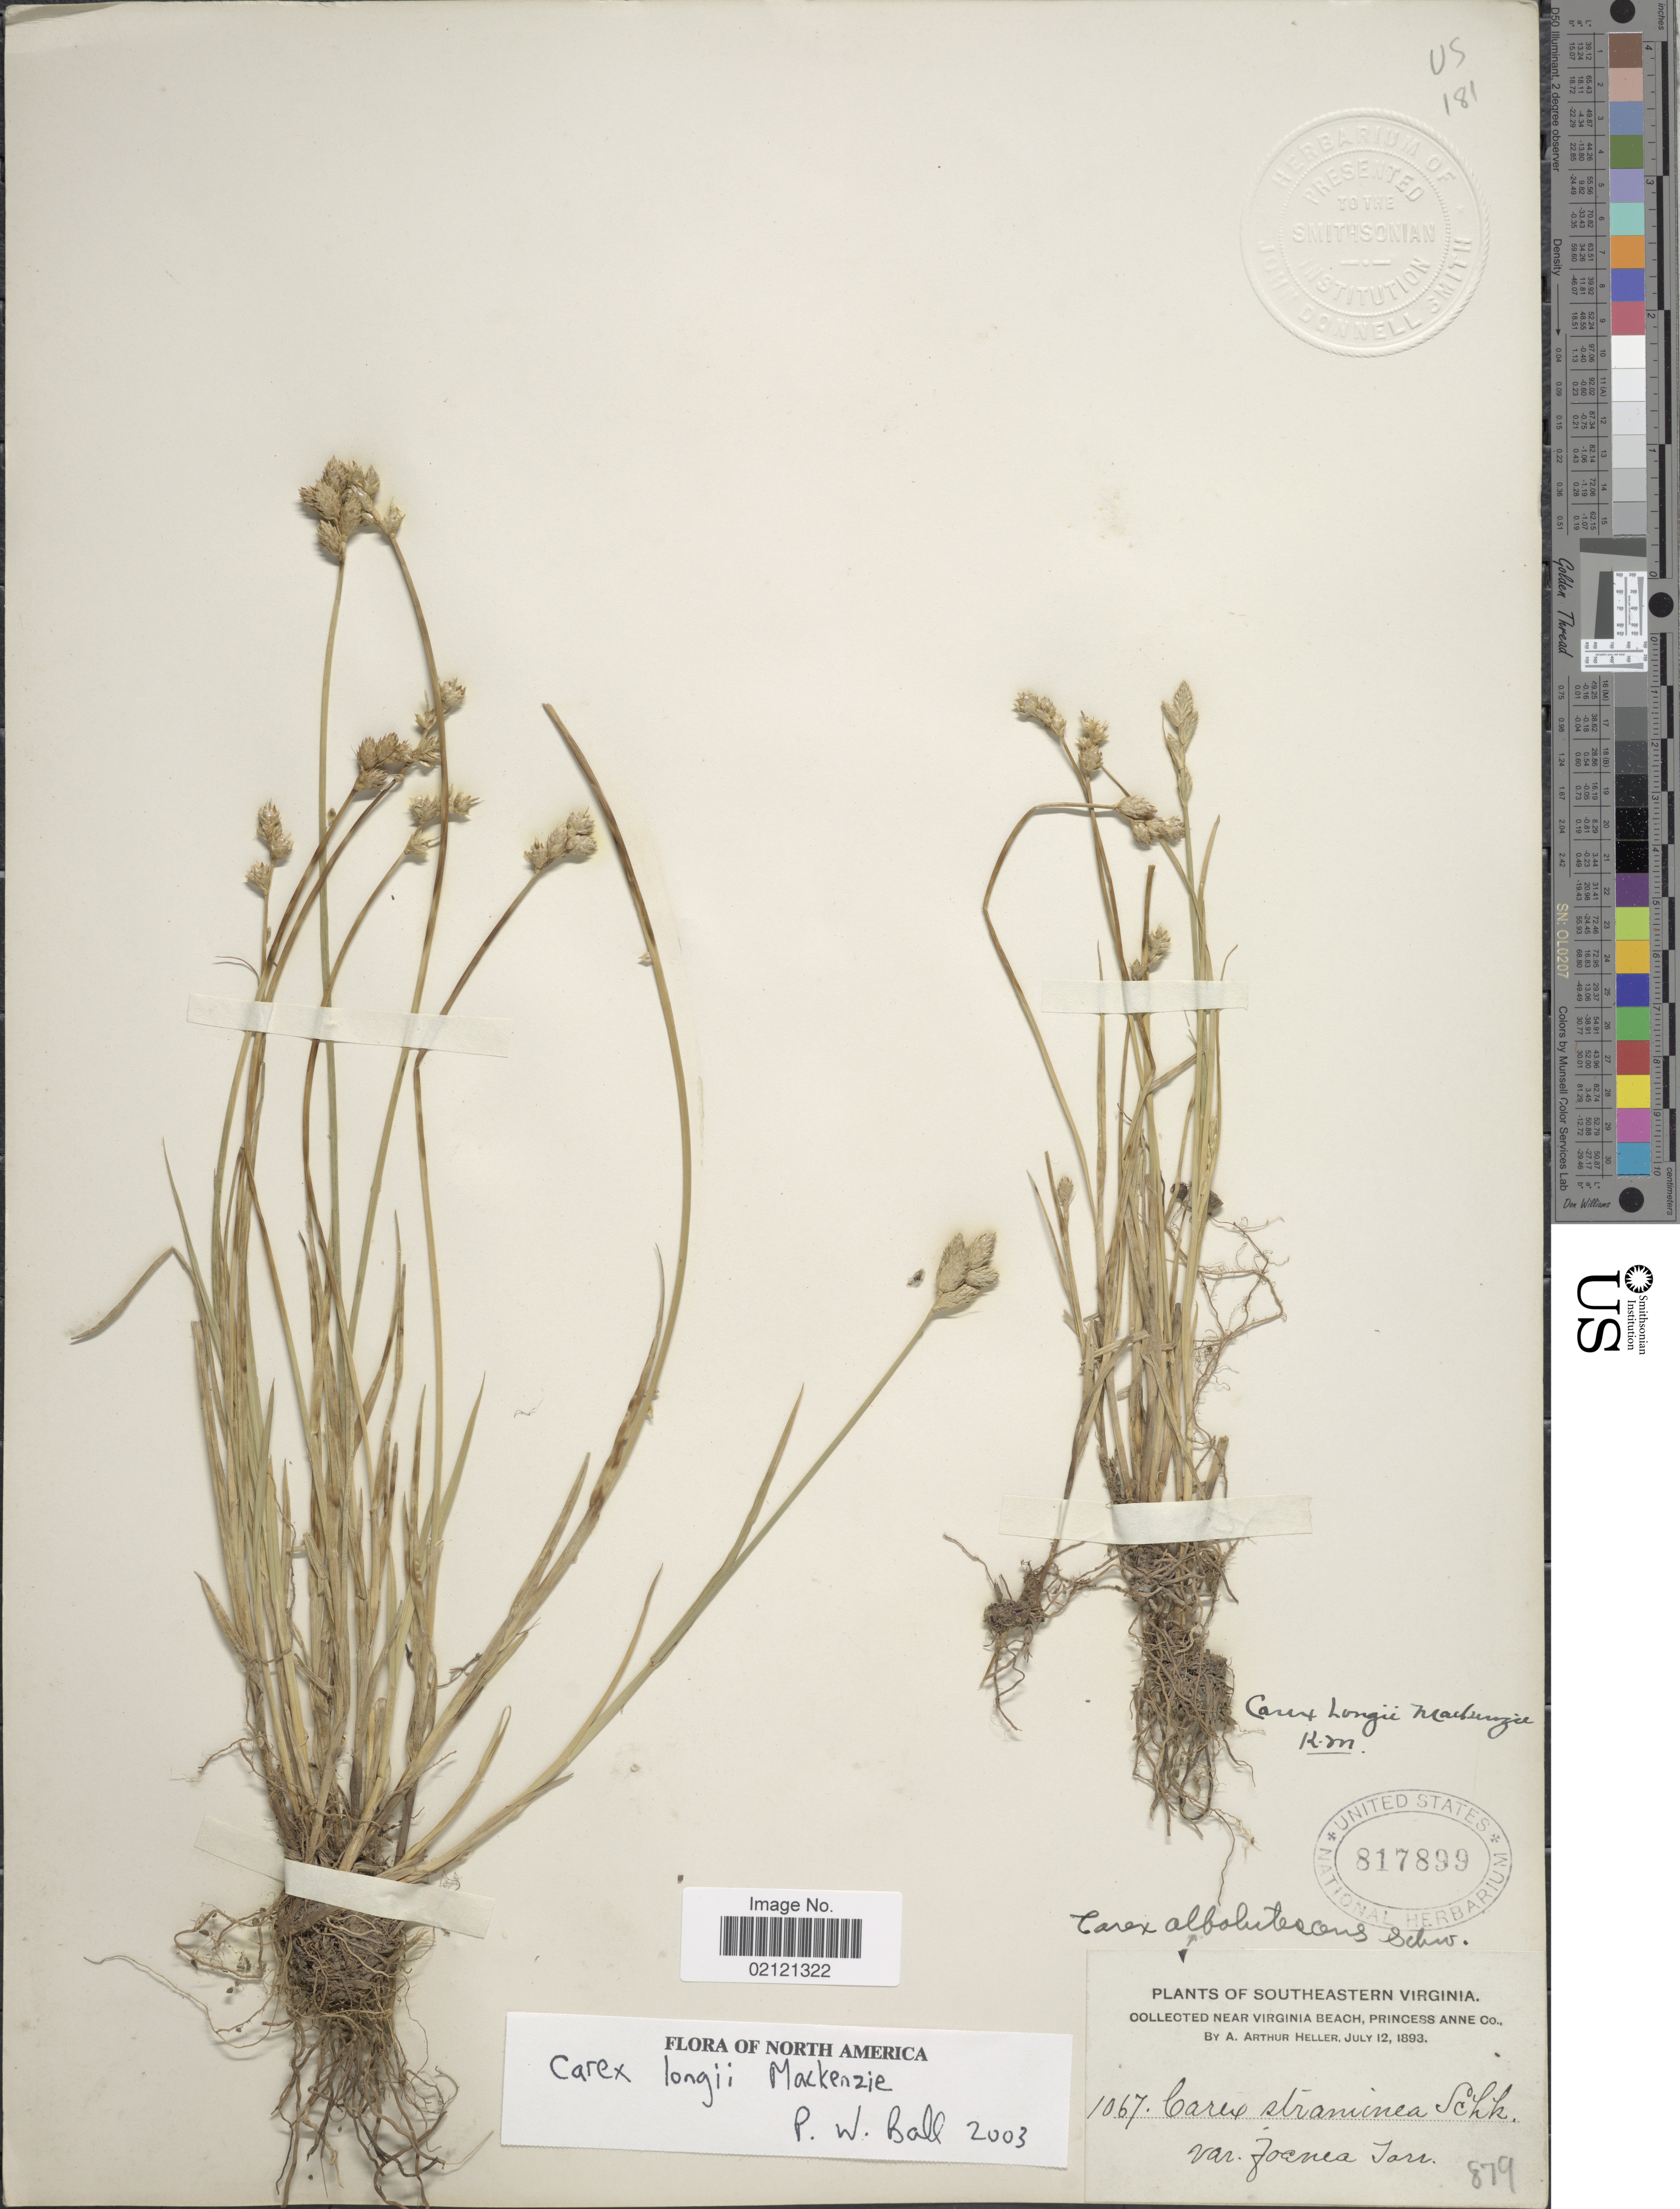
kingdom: Plantae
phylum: Tracheophyta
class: Liliopsida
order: Poales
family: Cyperaceae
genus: Carex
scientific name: Carex longii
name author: Mack.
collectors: A. A. Heller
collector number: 1067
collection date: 1893-07-12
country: United States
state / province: Virginia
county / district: City of Virginia Beach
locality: Southeastern Virginia, near Virginia Beach, Princess Anne (=historic county name) County.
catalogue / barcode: US 817899